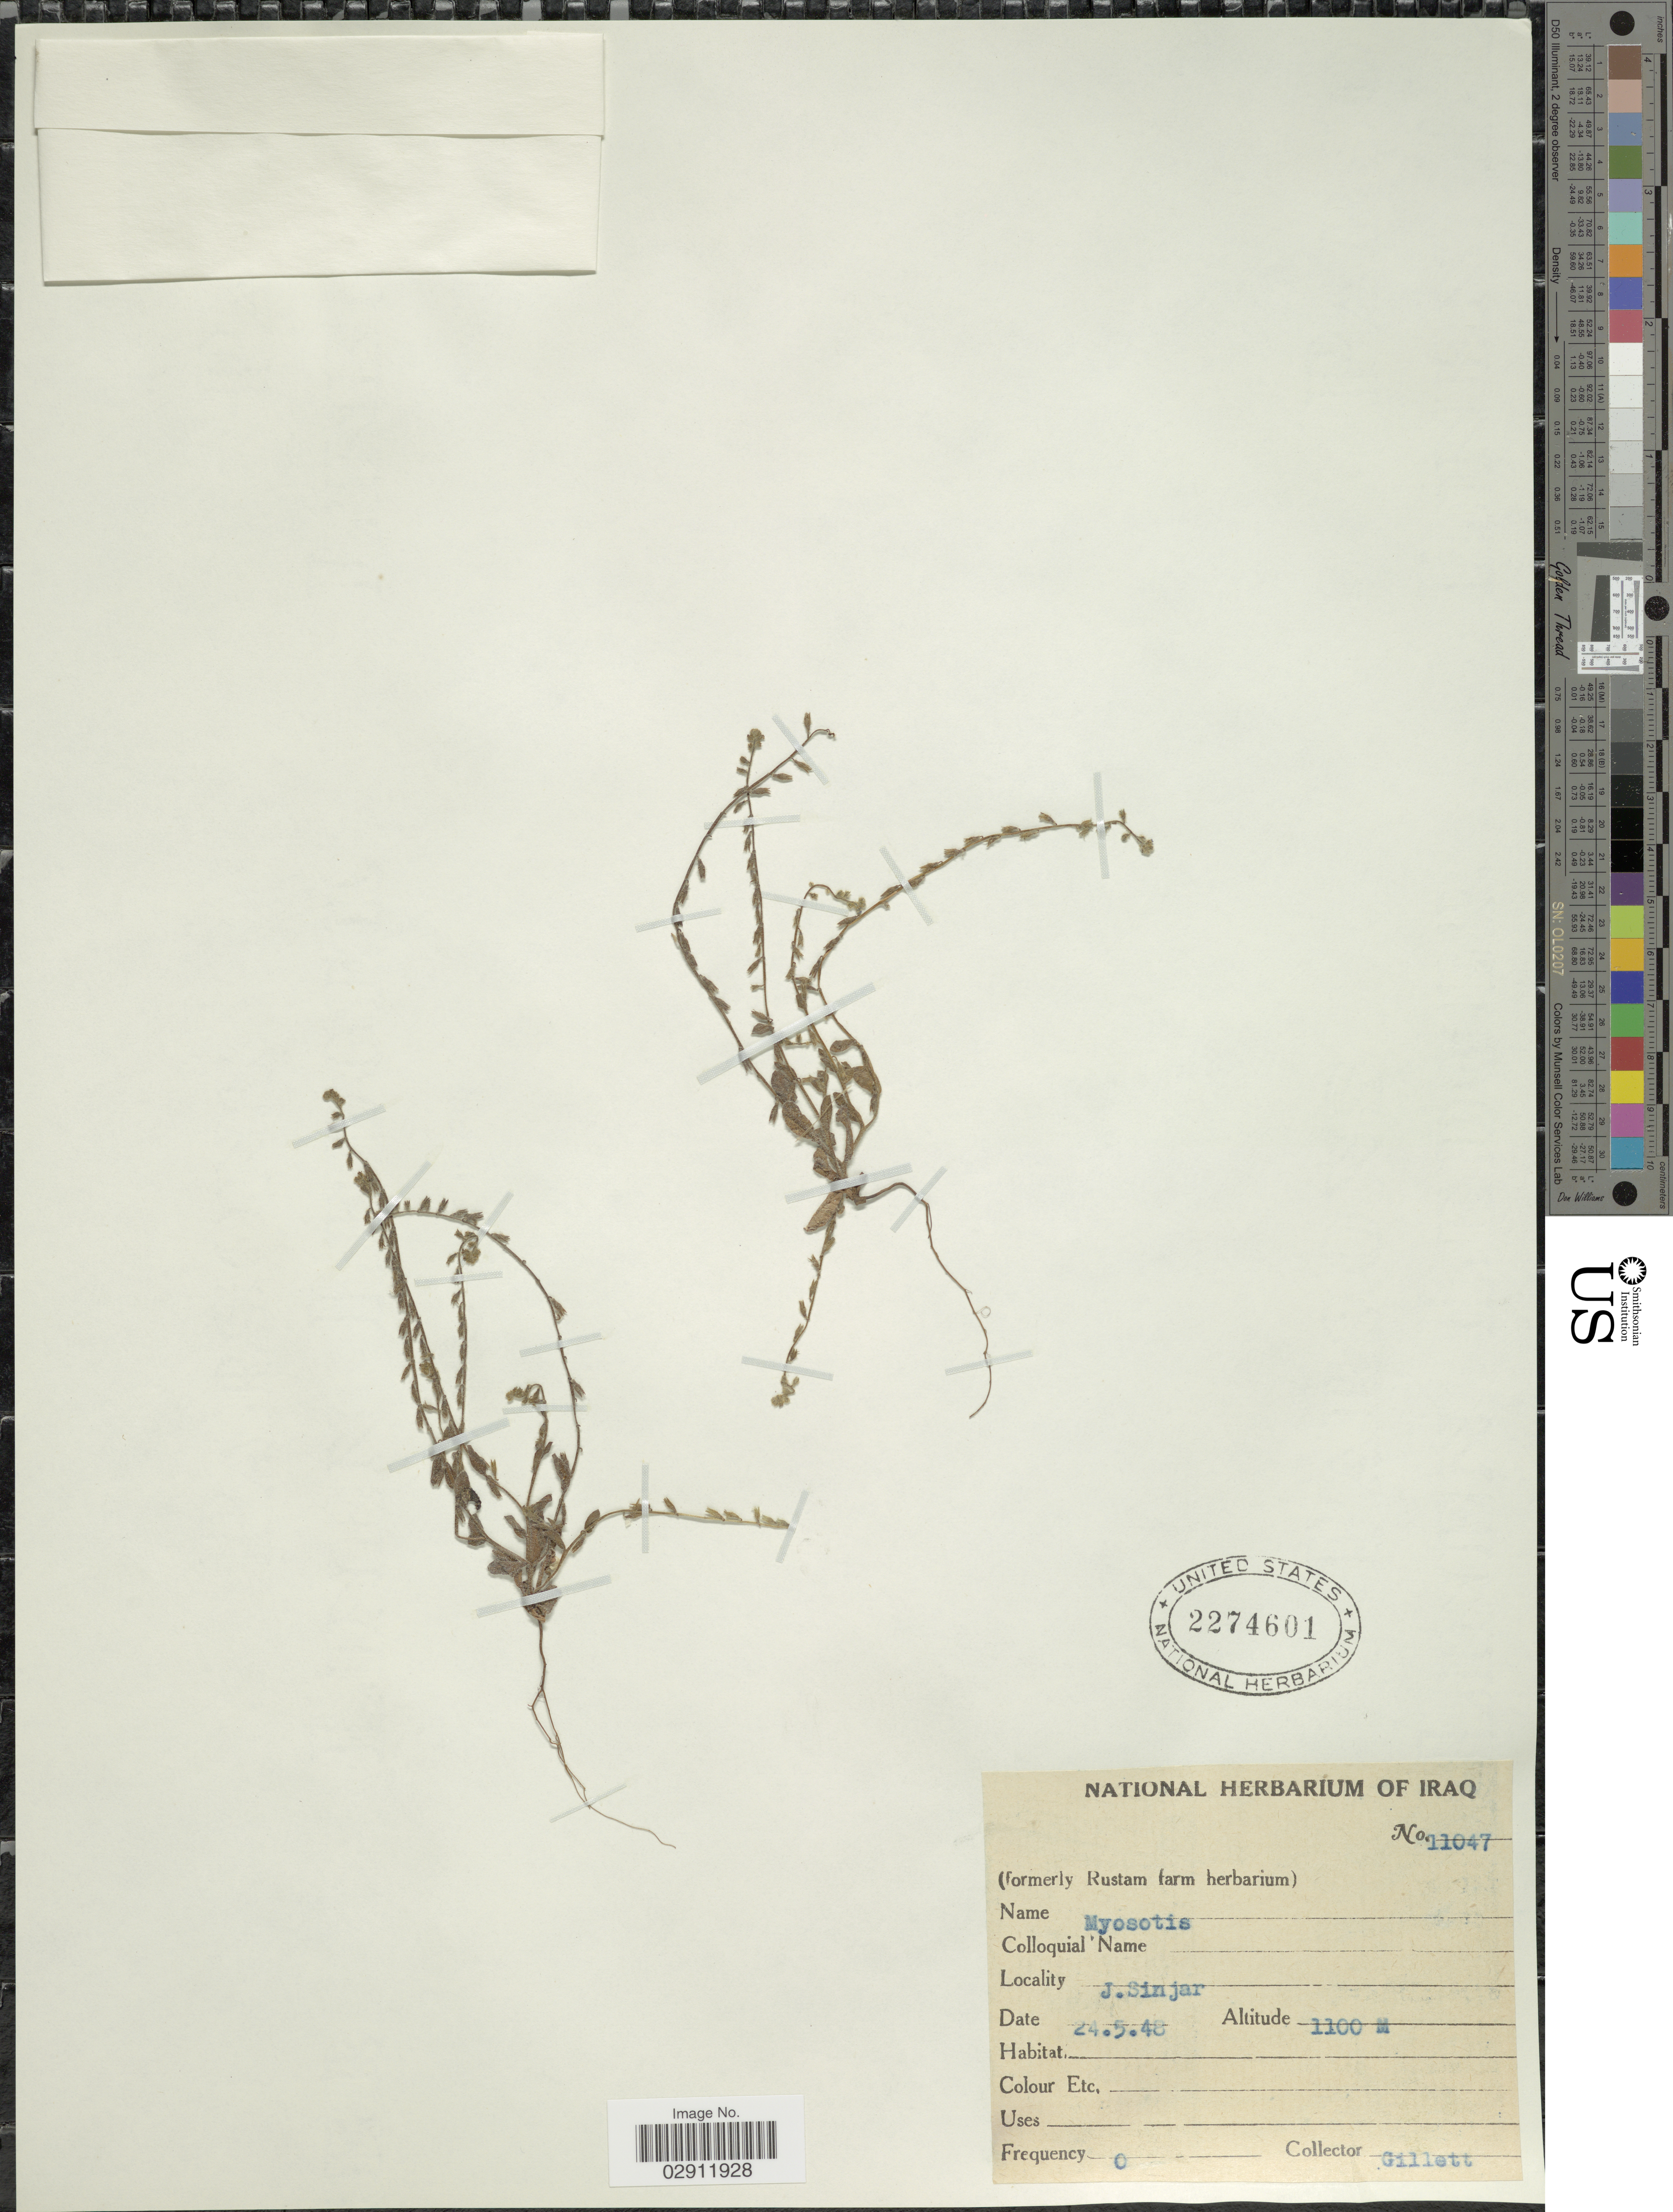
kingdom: Plantae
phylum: Tracheophyta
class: Magnoliopsida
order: Boraginales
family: Boraginaceae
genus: Myosotis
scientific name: Myosotis sp.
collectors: Gillett, --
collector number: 11047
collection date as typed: Transcribed d/m/y: 24/5/48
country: Iraq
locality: J. Sinjar.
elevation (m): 1100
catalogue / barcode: US 2274601